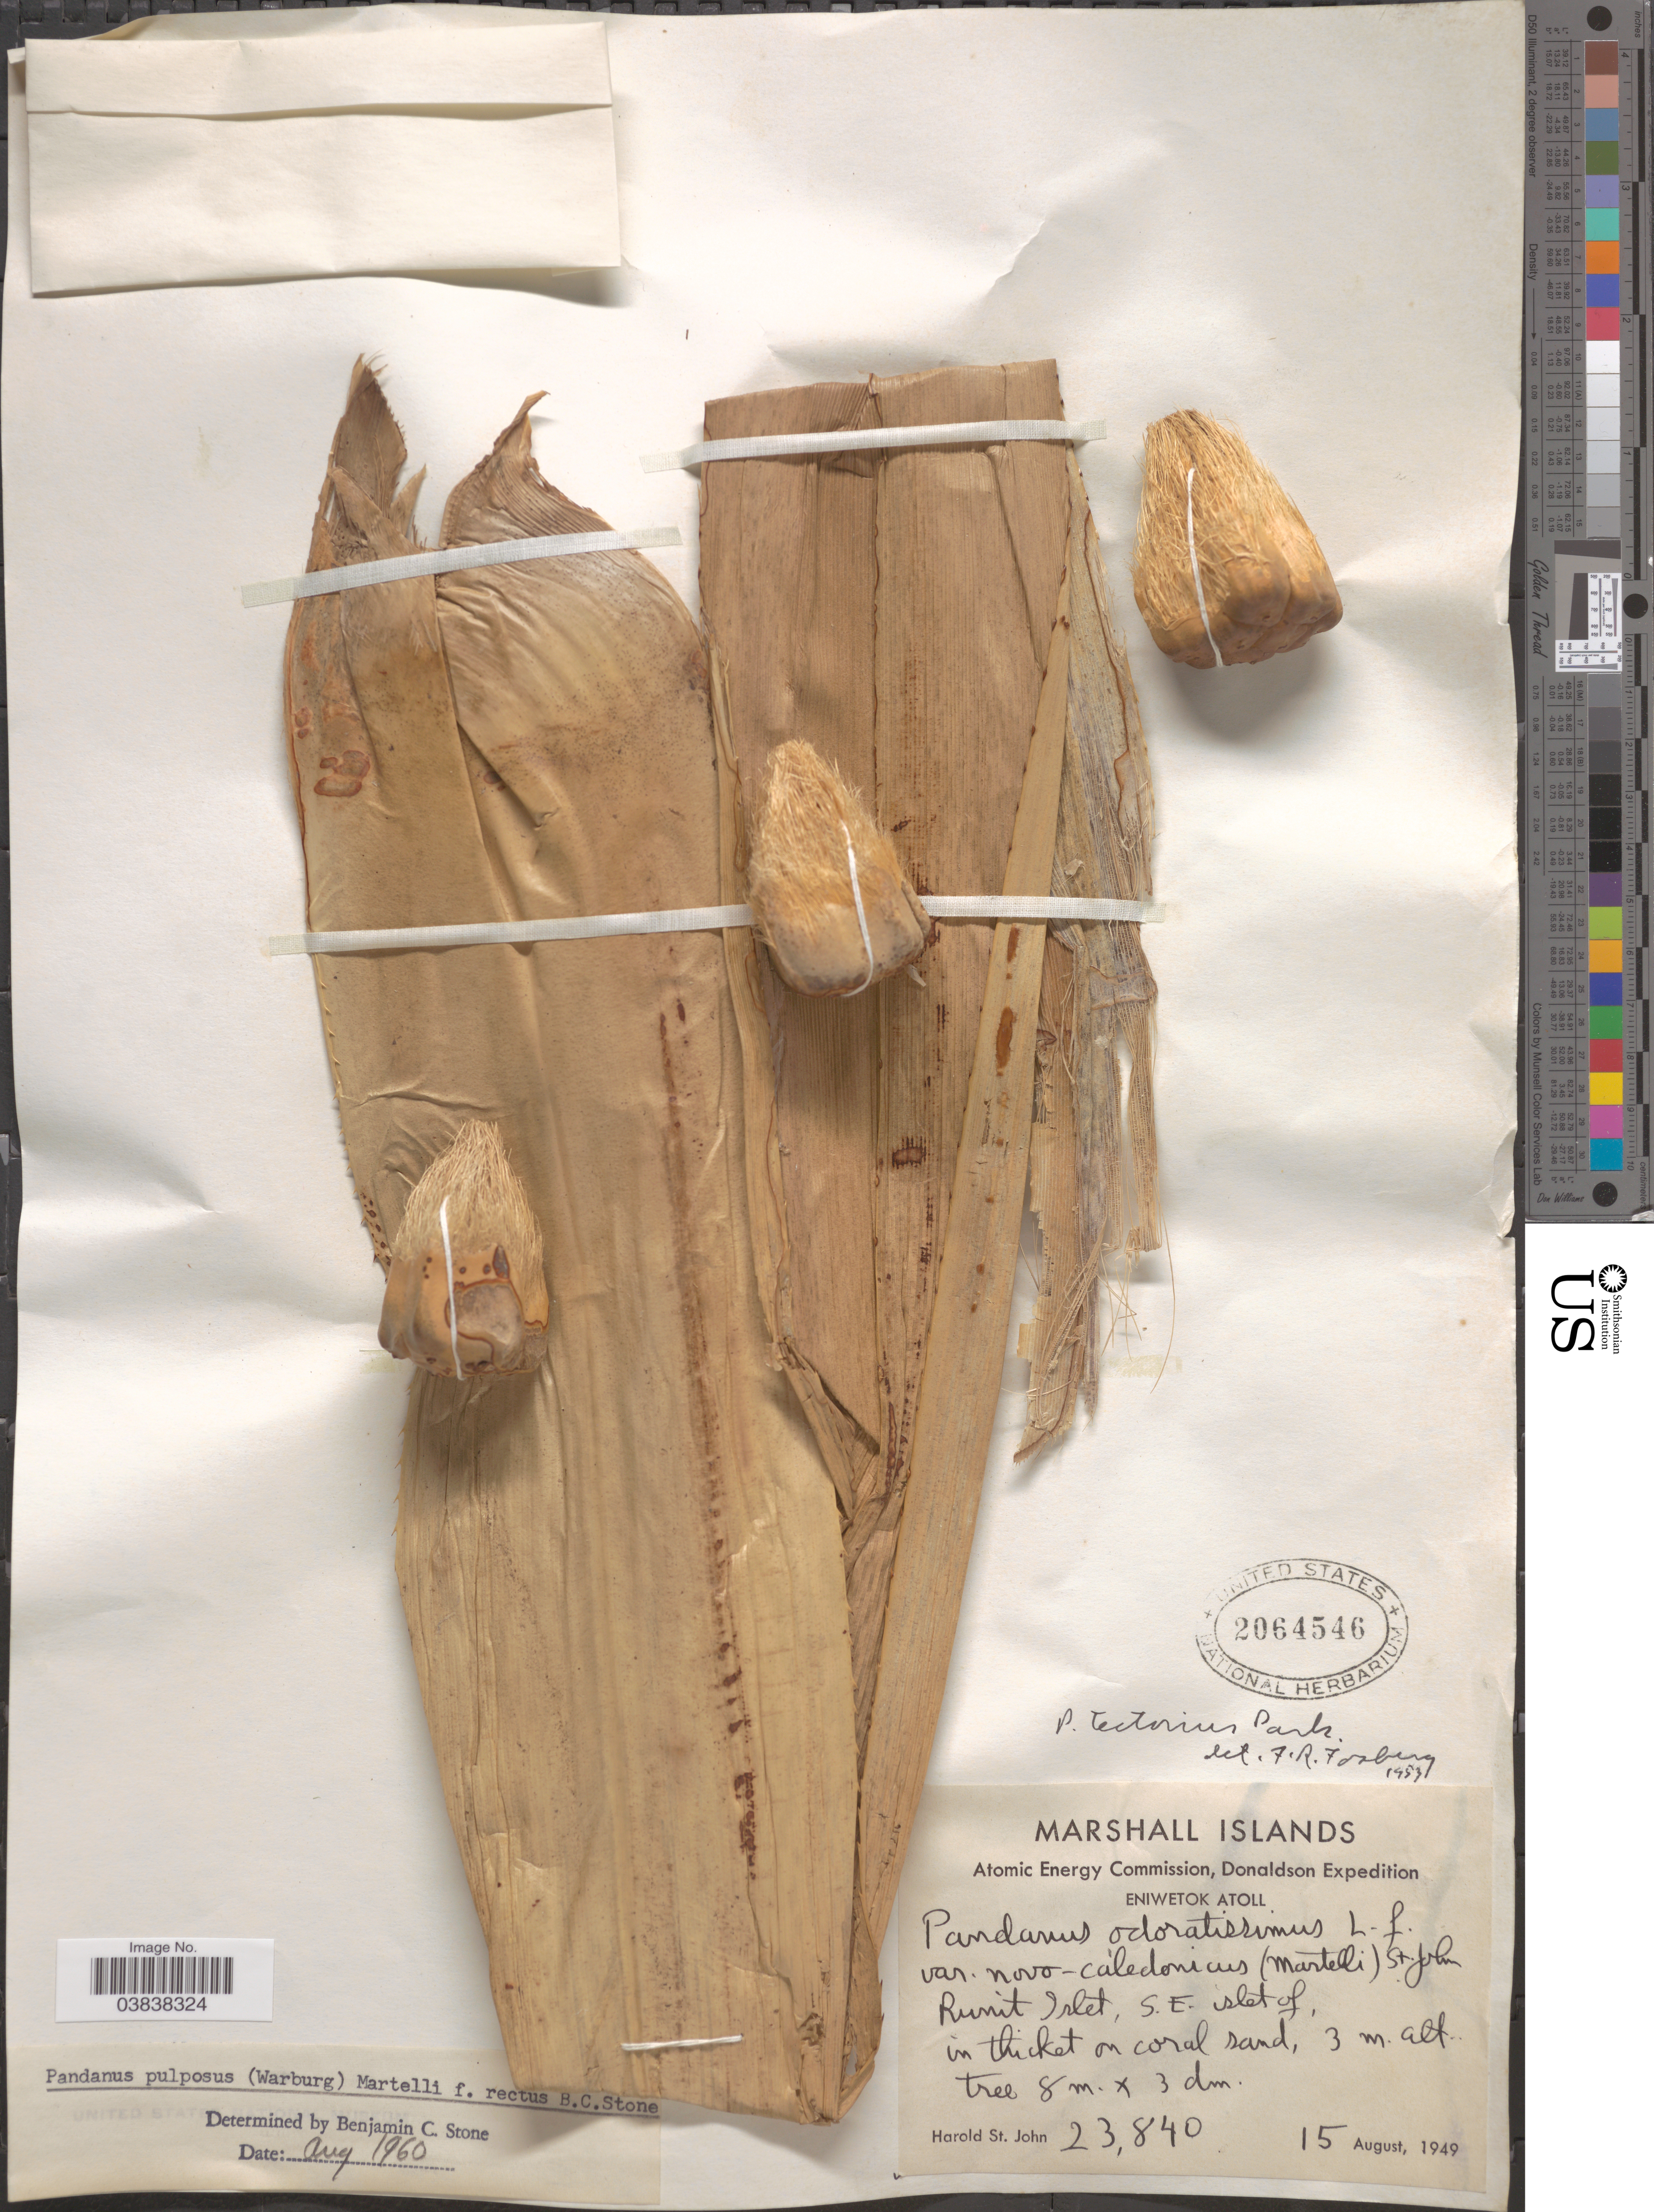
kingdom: Plantae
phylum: Tracheophyta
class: Liliopsida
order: Pandanales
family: Pandanaceae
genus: Pandanus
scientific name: Pandanus pulposus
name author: (Warb.) Martelli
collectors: H. St. John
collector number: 23840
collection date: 1949-08-15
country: Marshall Islands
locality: Eniwetok Atoll. Runit Islet.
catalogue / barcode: US 2064546